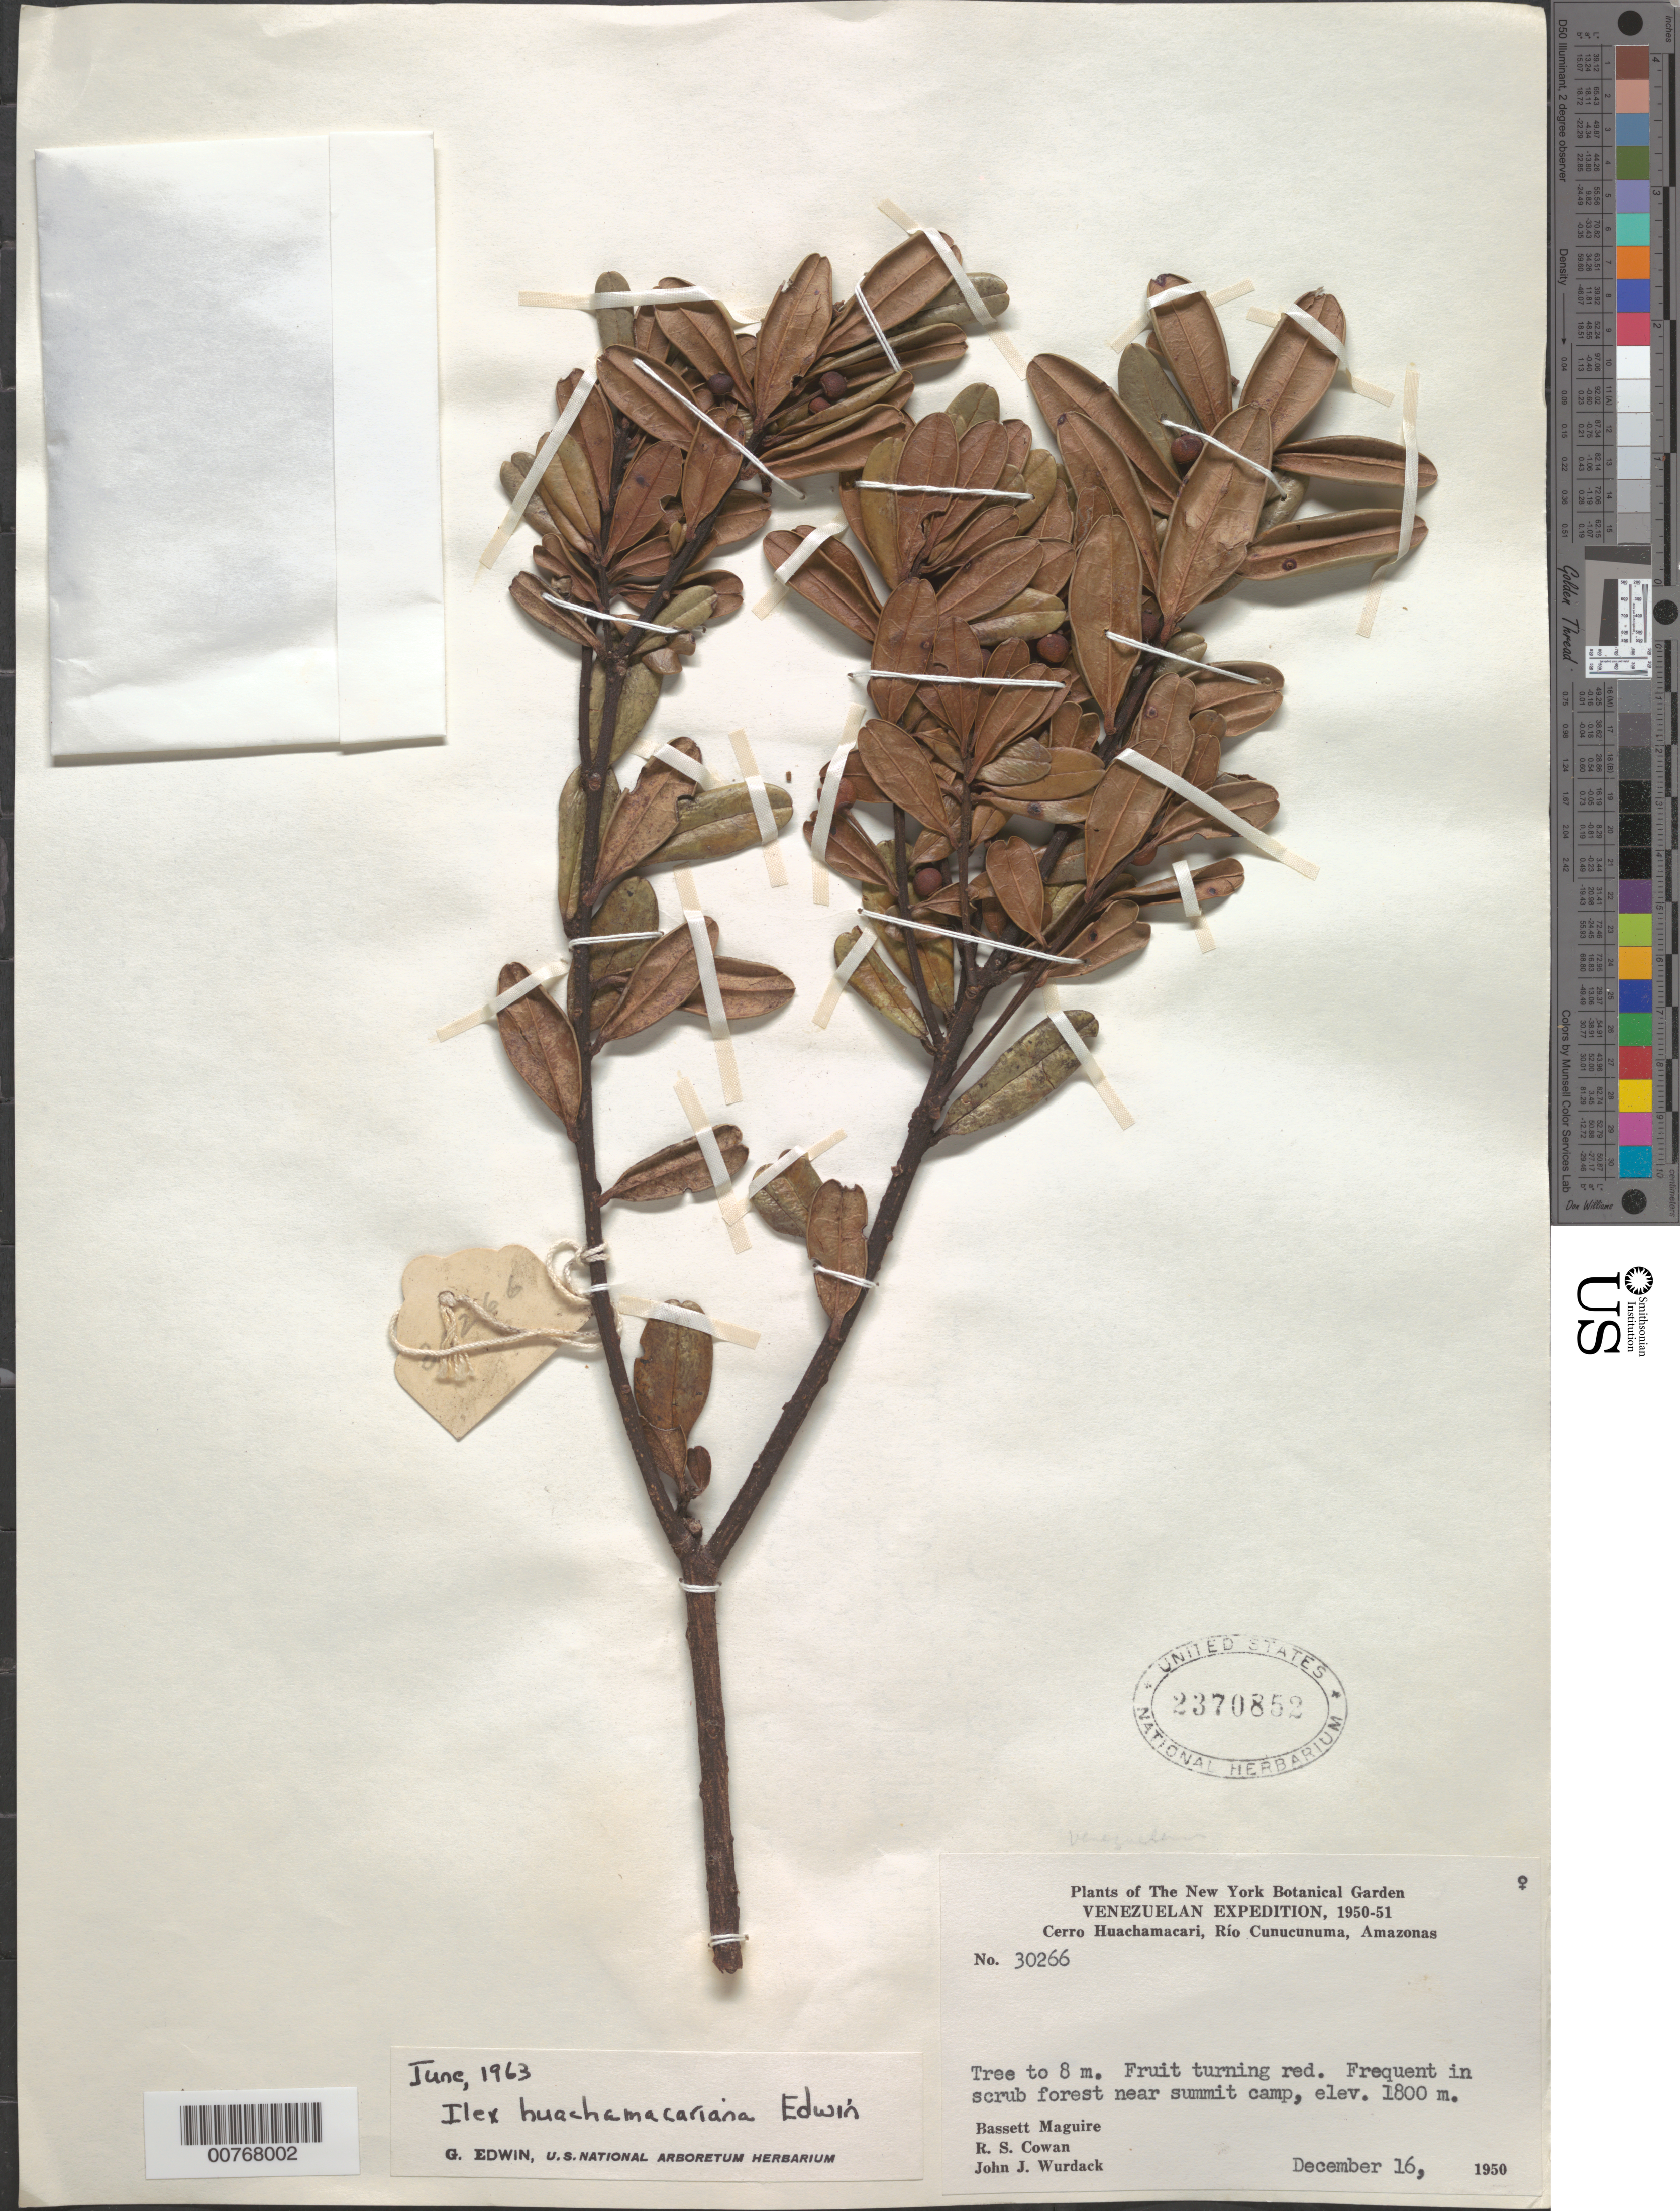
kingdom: Plantae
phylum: Tracheophyta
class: Magnoliopsida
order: Aquifoliales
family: Aquifoliaceae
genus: Ilex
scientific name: Ilex huachamacariana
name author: Edwin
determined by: Edwin, G.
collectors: B. Maguire, R. S. Cowan & J. J. Wurdack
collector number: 30266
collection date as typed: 16-Dec-50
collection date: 1950-12-16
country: Venezuela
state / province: Amazonas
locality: Cerro Huachamacari, Río Cunucunuma, near Summit Camp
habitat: Scrub forest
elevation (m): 1800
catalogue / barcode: US 2370852